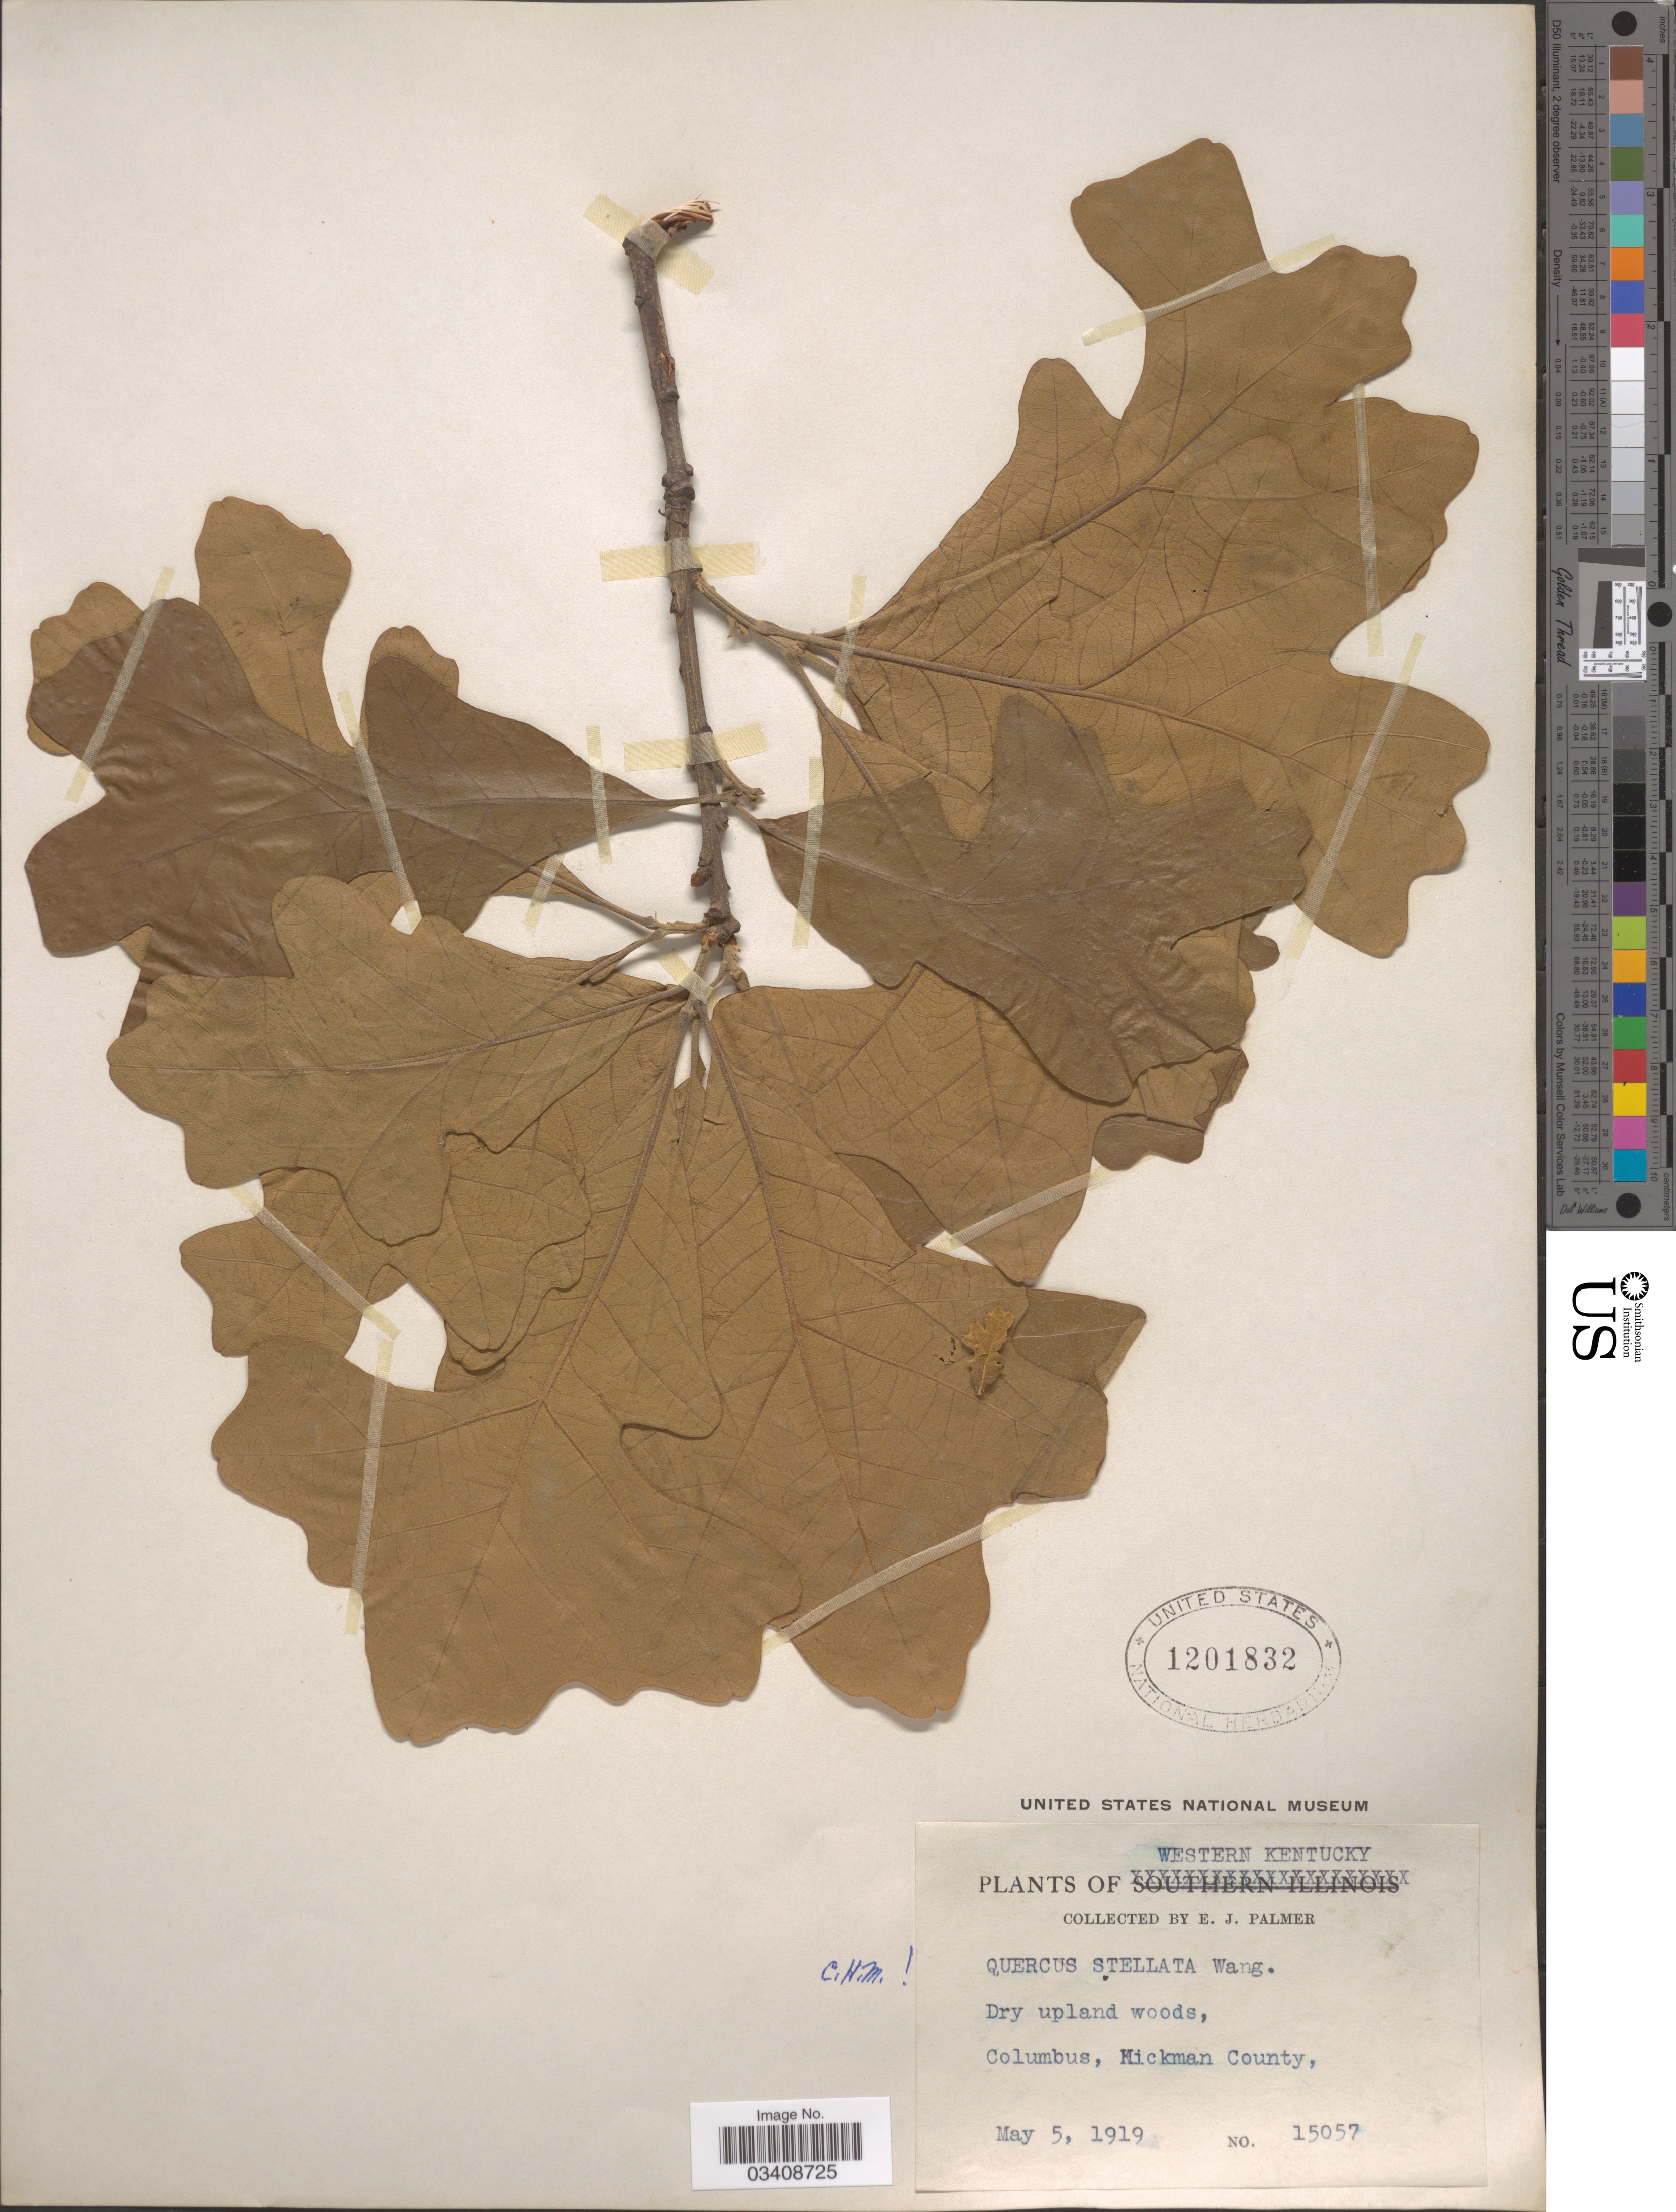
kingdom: Plantae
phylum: Tracheophyta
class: Magnoliopsida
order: Fagales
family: Fagaceae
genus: Quercus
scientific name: Quercus stellata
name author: Wangenh.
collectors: E. J. Palmer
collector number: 15057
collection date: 1919-05-05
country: United States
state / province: Kentucky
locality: Western Kentucky. Columbus, Nickman County.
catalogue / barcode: US 1201832